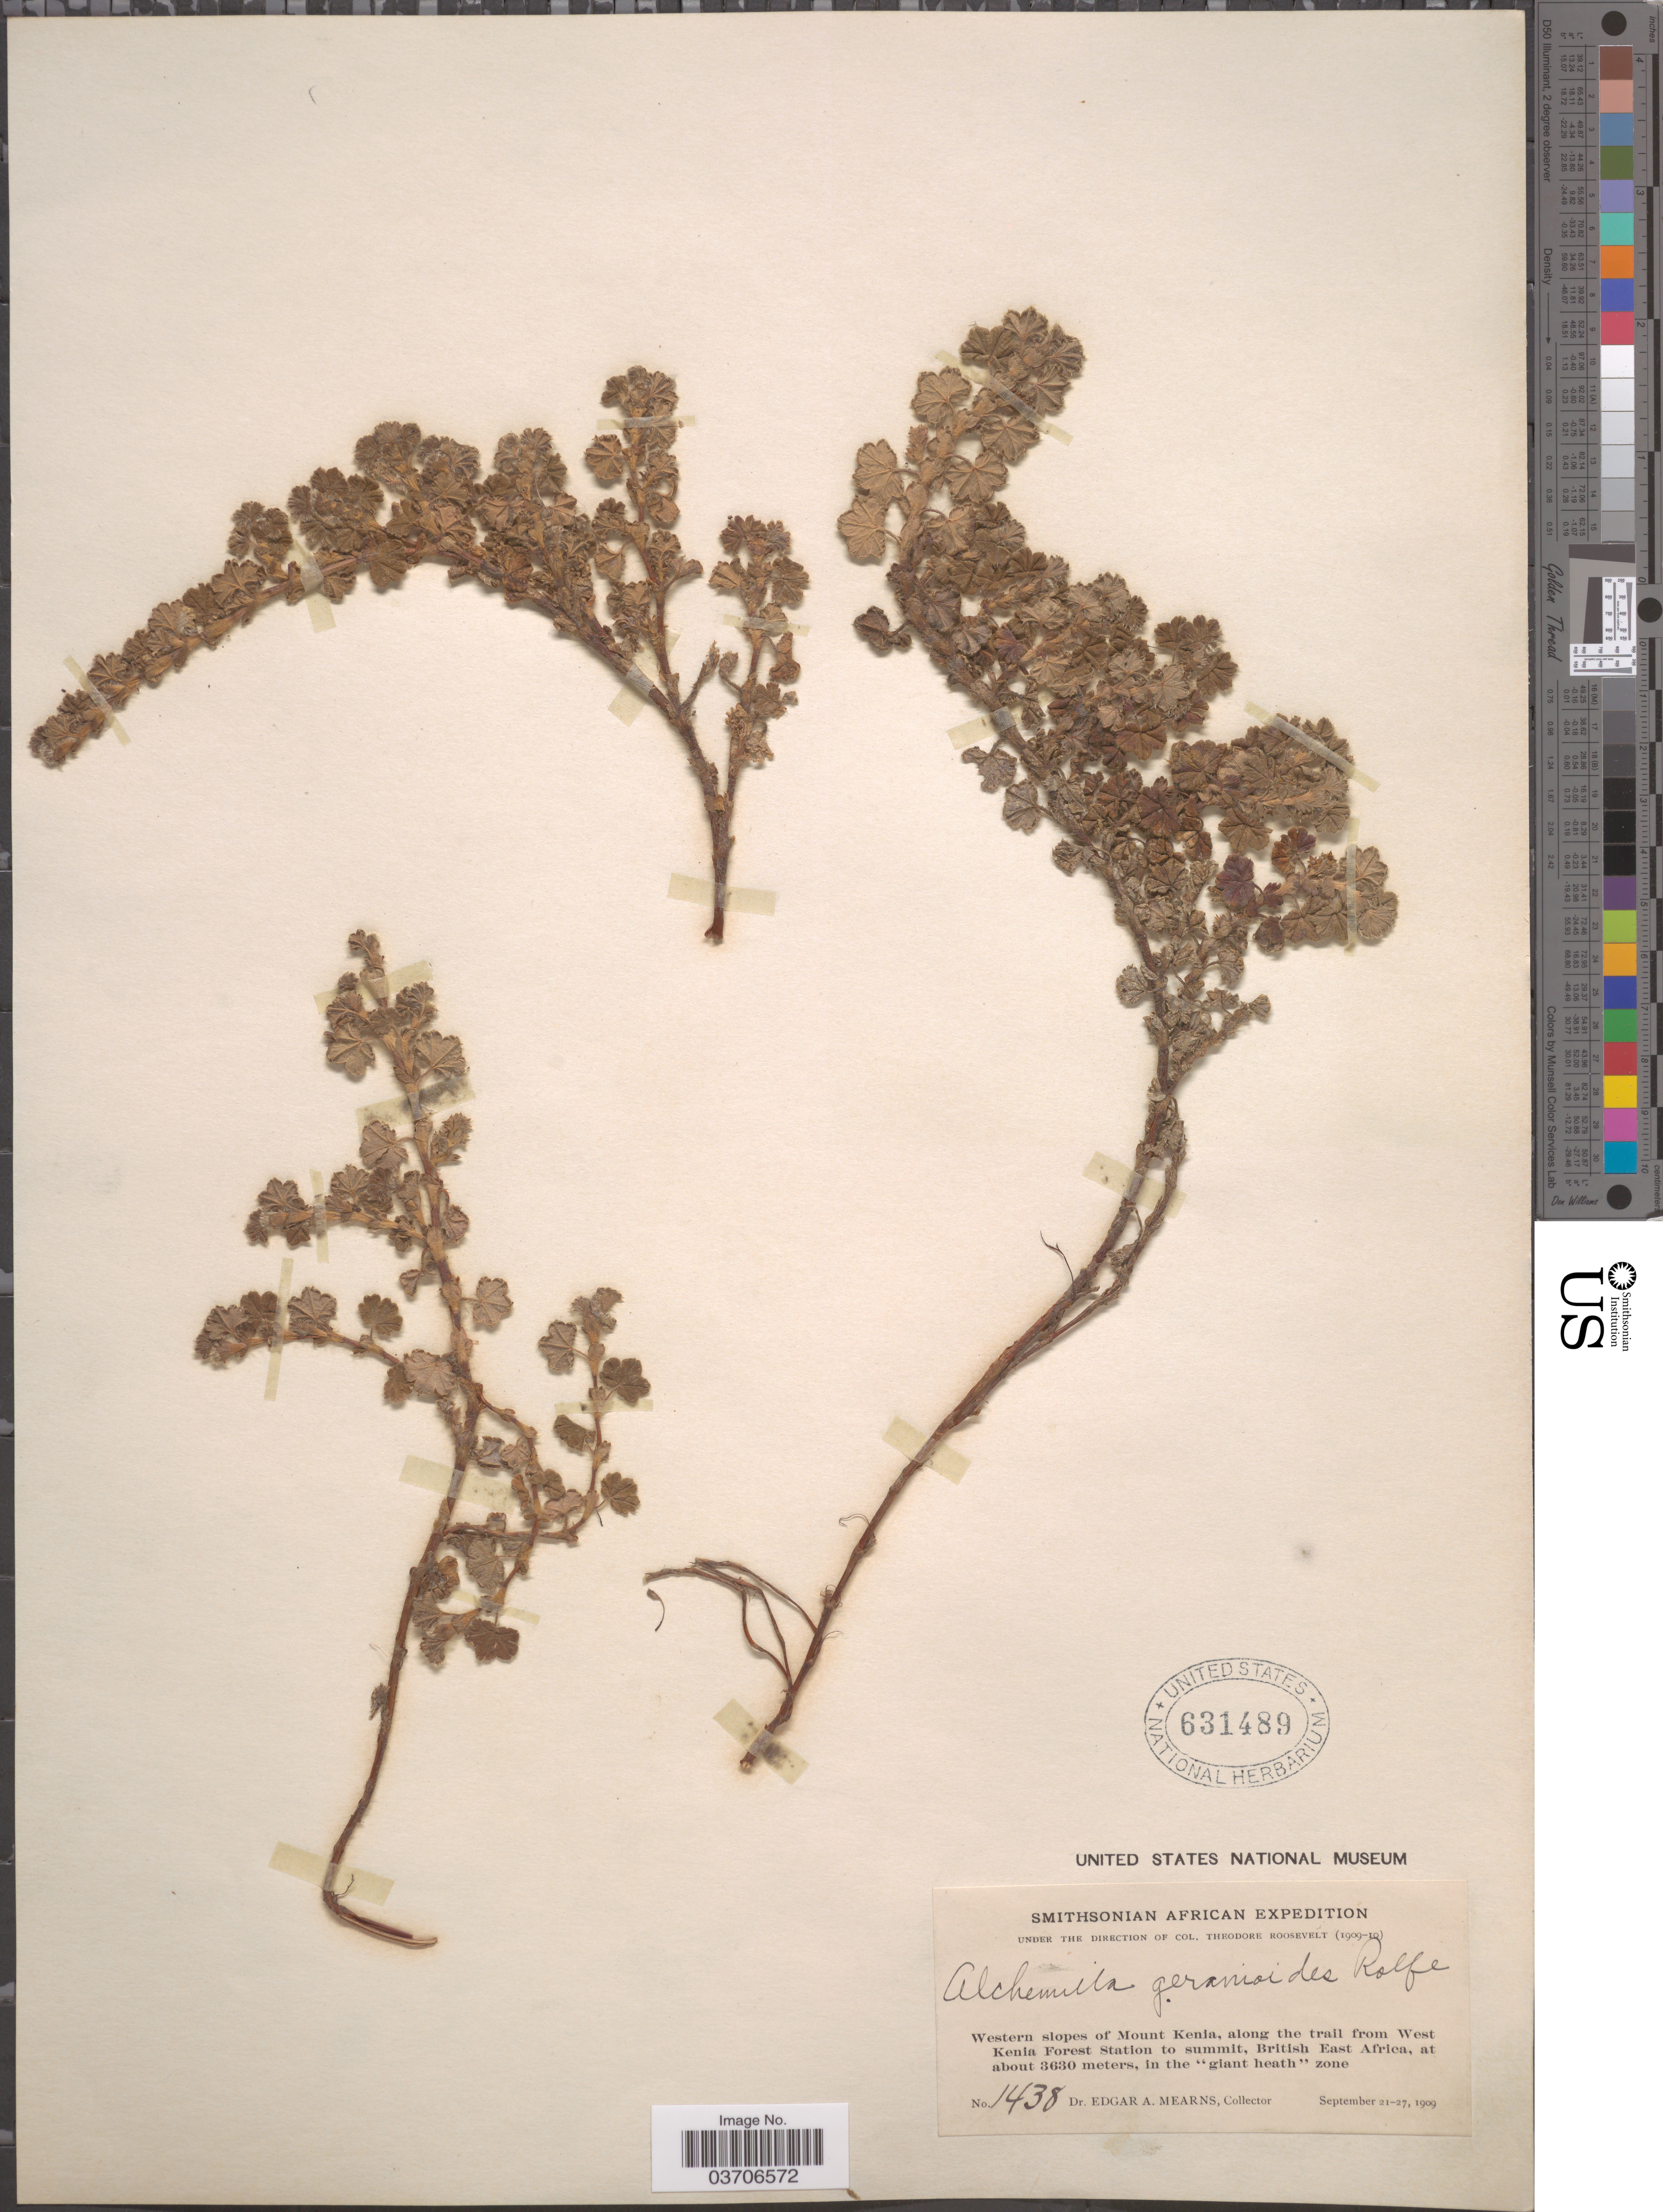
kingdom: Plantae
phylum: Tracheophyta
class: Magnoliopsida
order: Rosales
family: Rosaceae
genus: Alchemilla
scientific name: Alchemilla geranioides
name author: Rolfe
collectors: E. A. Mearns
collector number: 1438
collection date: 1909-09-21/1909-09-27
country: Kenya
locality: Western slopes of Mount Kenia, along the trail from West Kenia Forest Station to summit, British East Africa.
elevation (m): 3630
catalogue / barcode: US 631489